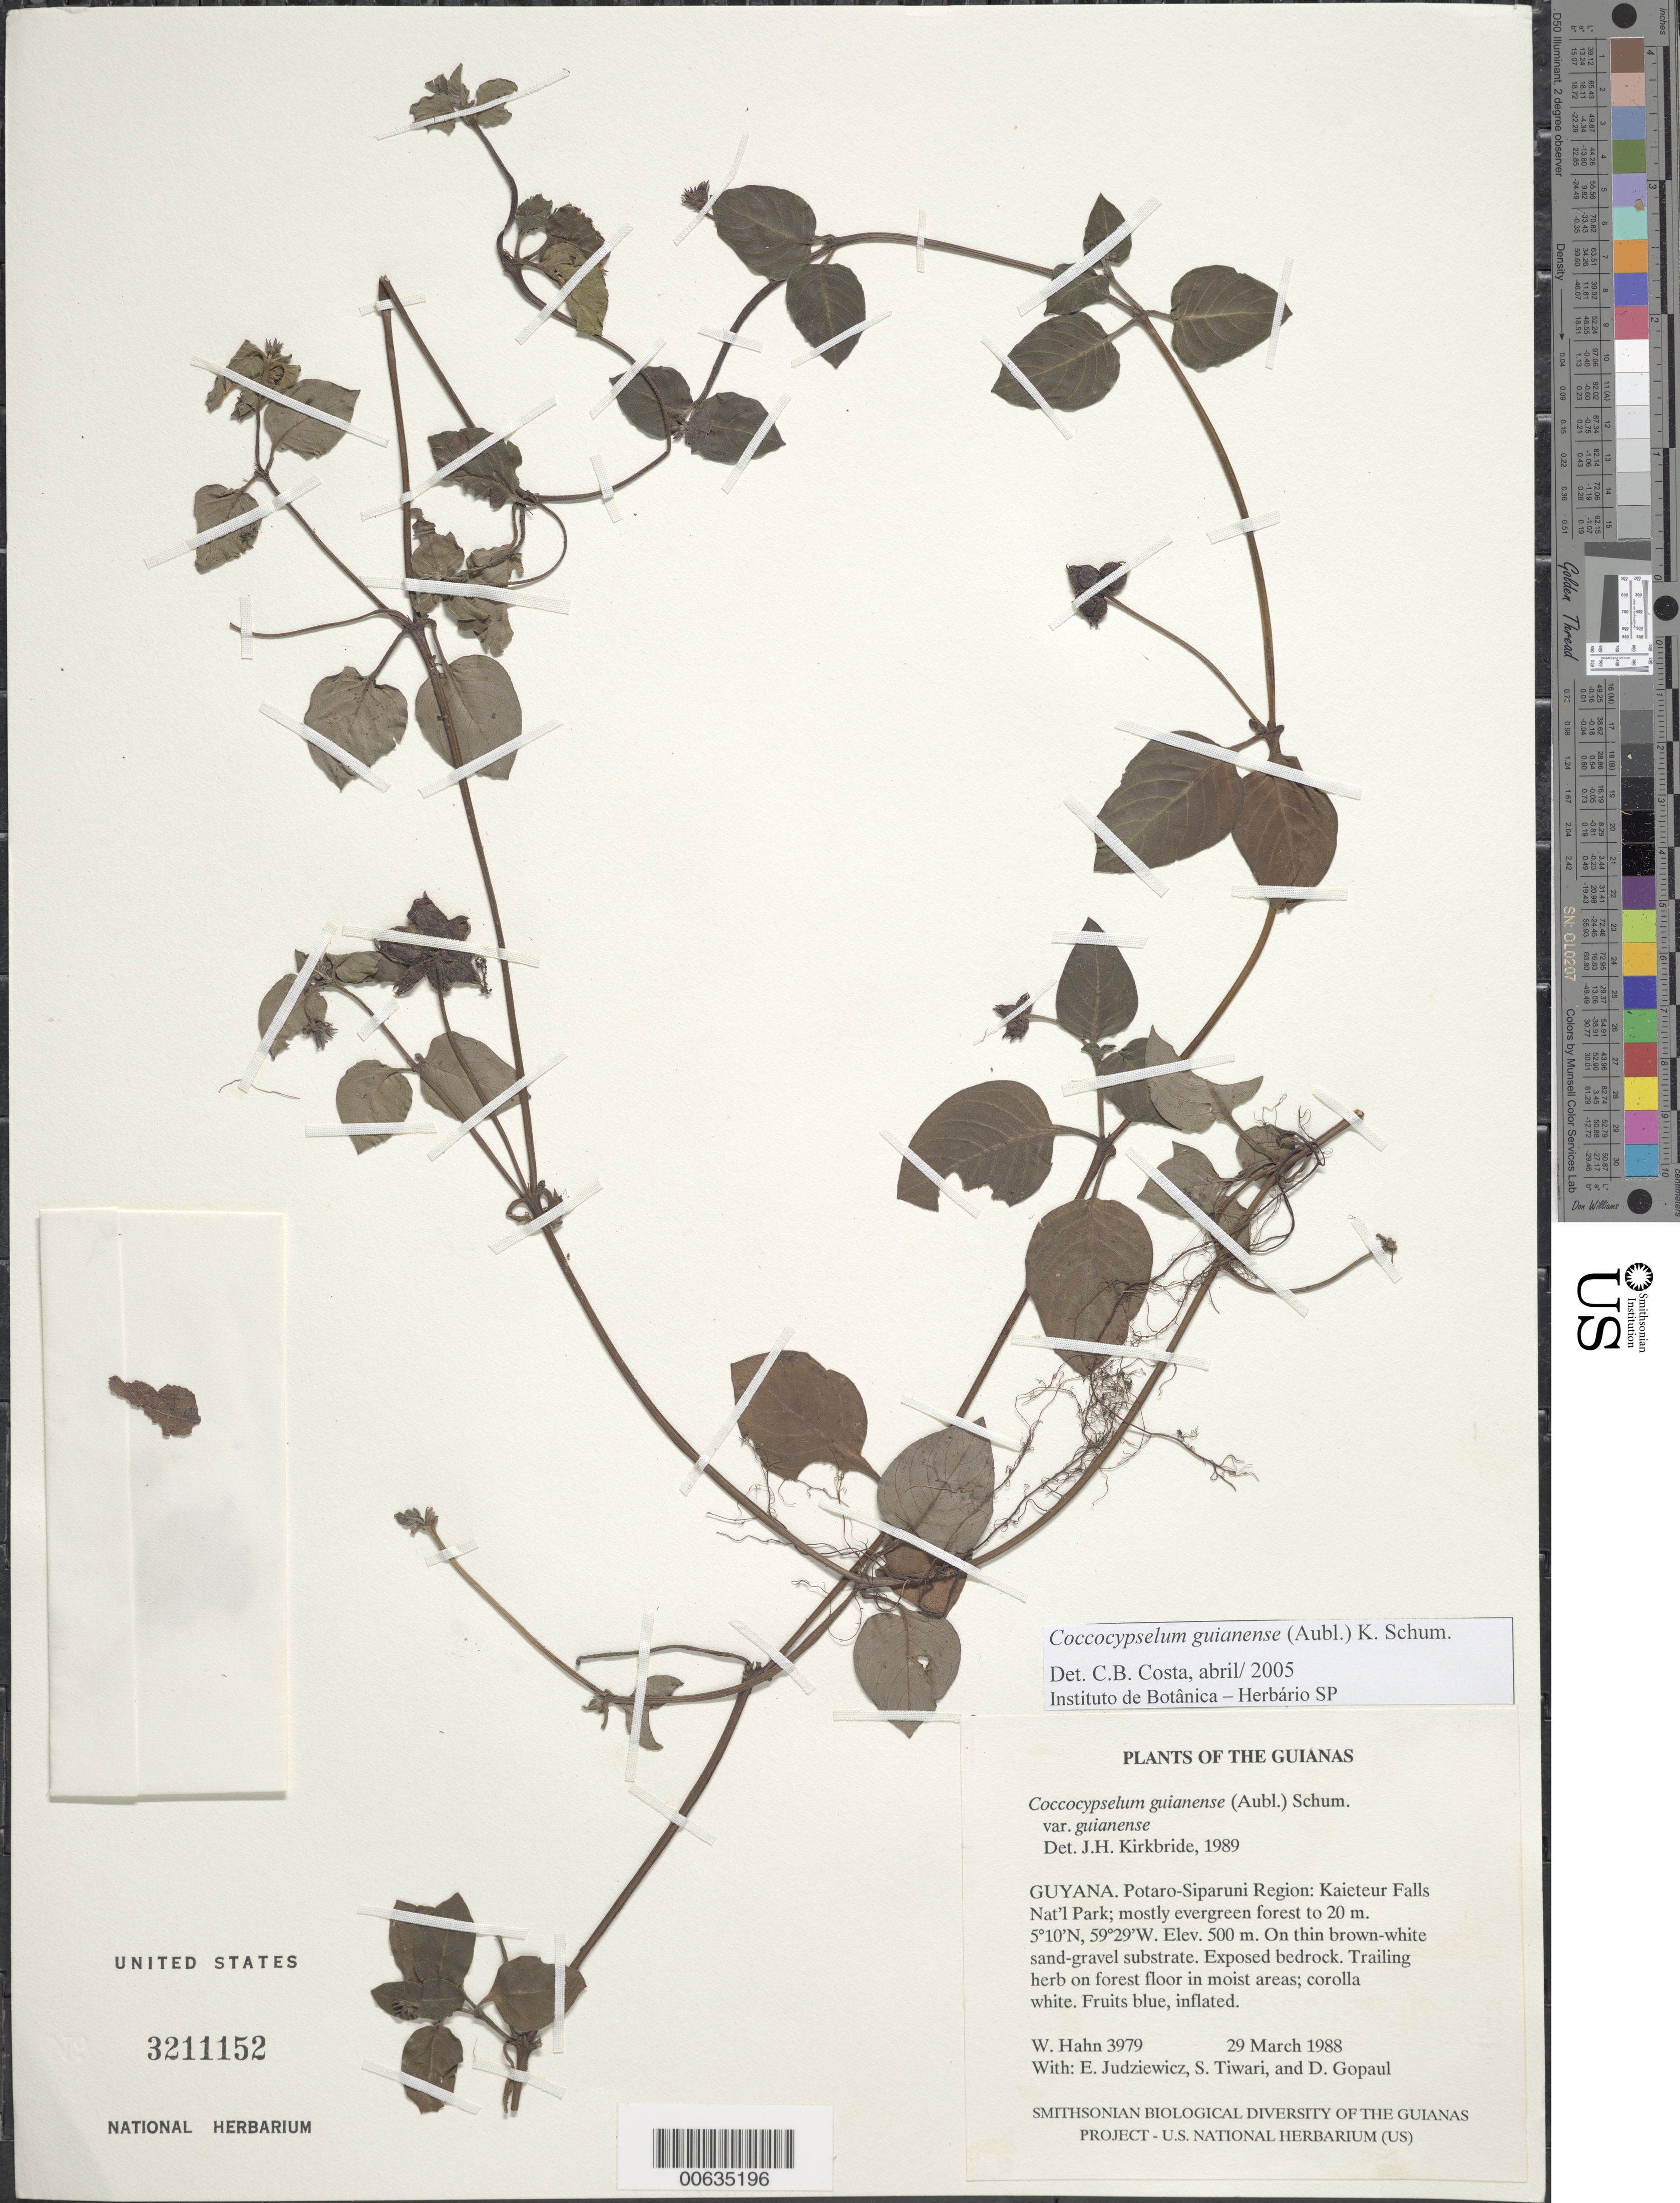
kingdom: Plantae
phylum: Tracheophyta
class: Magnoliopsida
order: Gentianales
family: Rubiaceae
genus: Coccocypselum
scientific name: Coccocypselum guianense var. guianense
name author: (Aubl.) K. Schum.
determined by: Kirkbride, J. H.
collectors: W. Hahn, E. J. Judziewicz, S. Tiwari & D. Gopaul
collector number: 3979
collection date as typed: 29 March 1988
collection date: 1988-03-29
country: Guyana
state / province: Potaro-Siparuni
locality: Kaieteur Falls National Park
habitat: Mostly evergreen forest to 20 m on thin brown-white sand-gravel substrate. Exposed bedrock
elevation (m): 500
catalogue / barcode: US 3211152